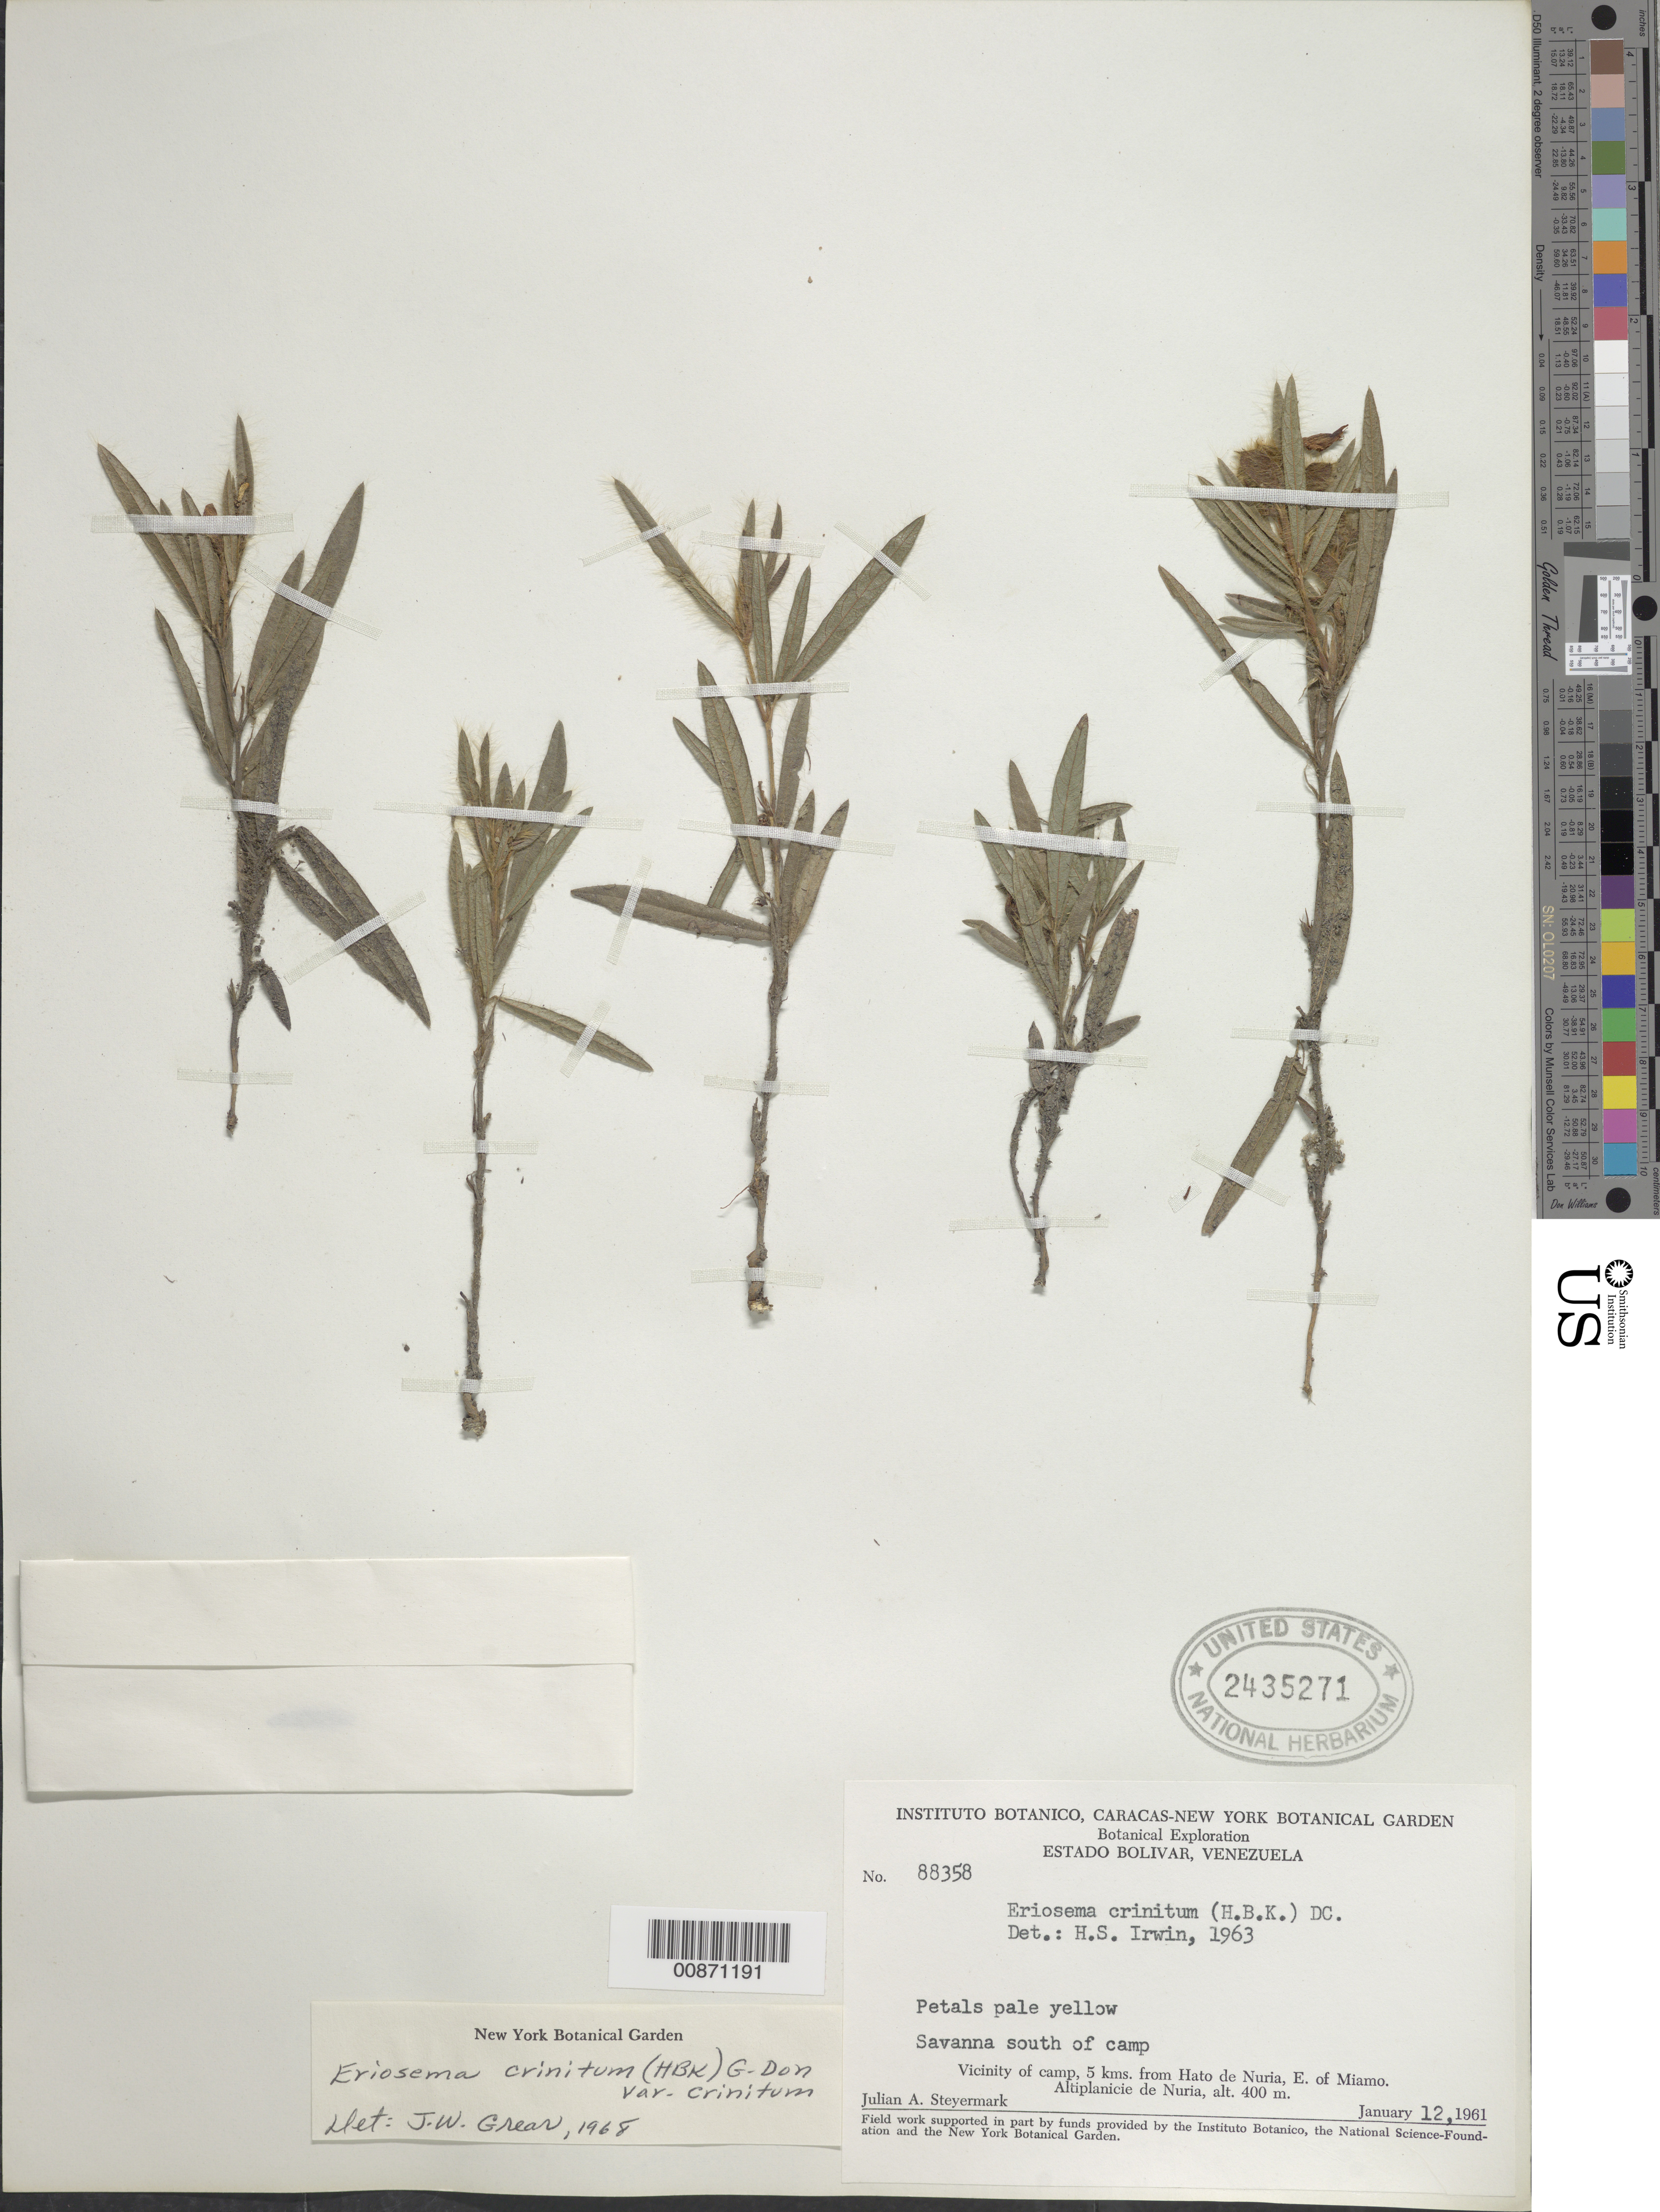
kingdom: Plantae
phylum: Tracheophyta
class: Magnoliopsida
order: Fabales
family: Fabaceae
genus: Eriosema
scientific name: Eriosema crinitum var. crinitum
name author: (Kunth) G. Don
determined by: Grear, J. W., Jr.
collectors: J. Steyermark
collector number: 88358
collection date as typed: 12-Jan-61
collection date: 1961-01-12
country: Venezuela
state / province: Bolívar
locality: Hato de Nuria, 5 km from; E of Miamo, Altiplanicie de Nuria, south of camp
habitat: Savanna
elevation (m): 400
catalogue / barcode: US 2435271